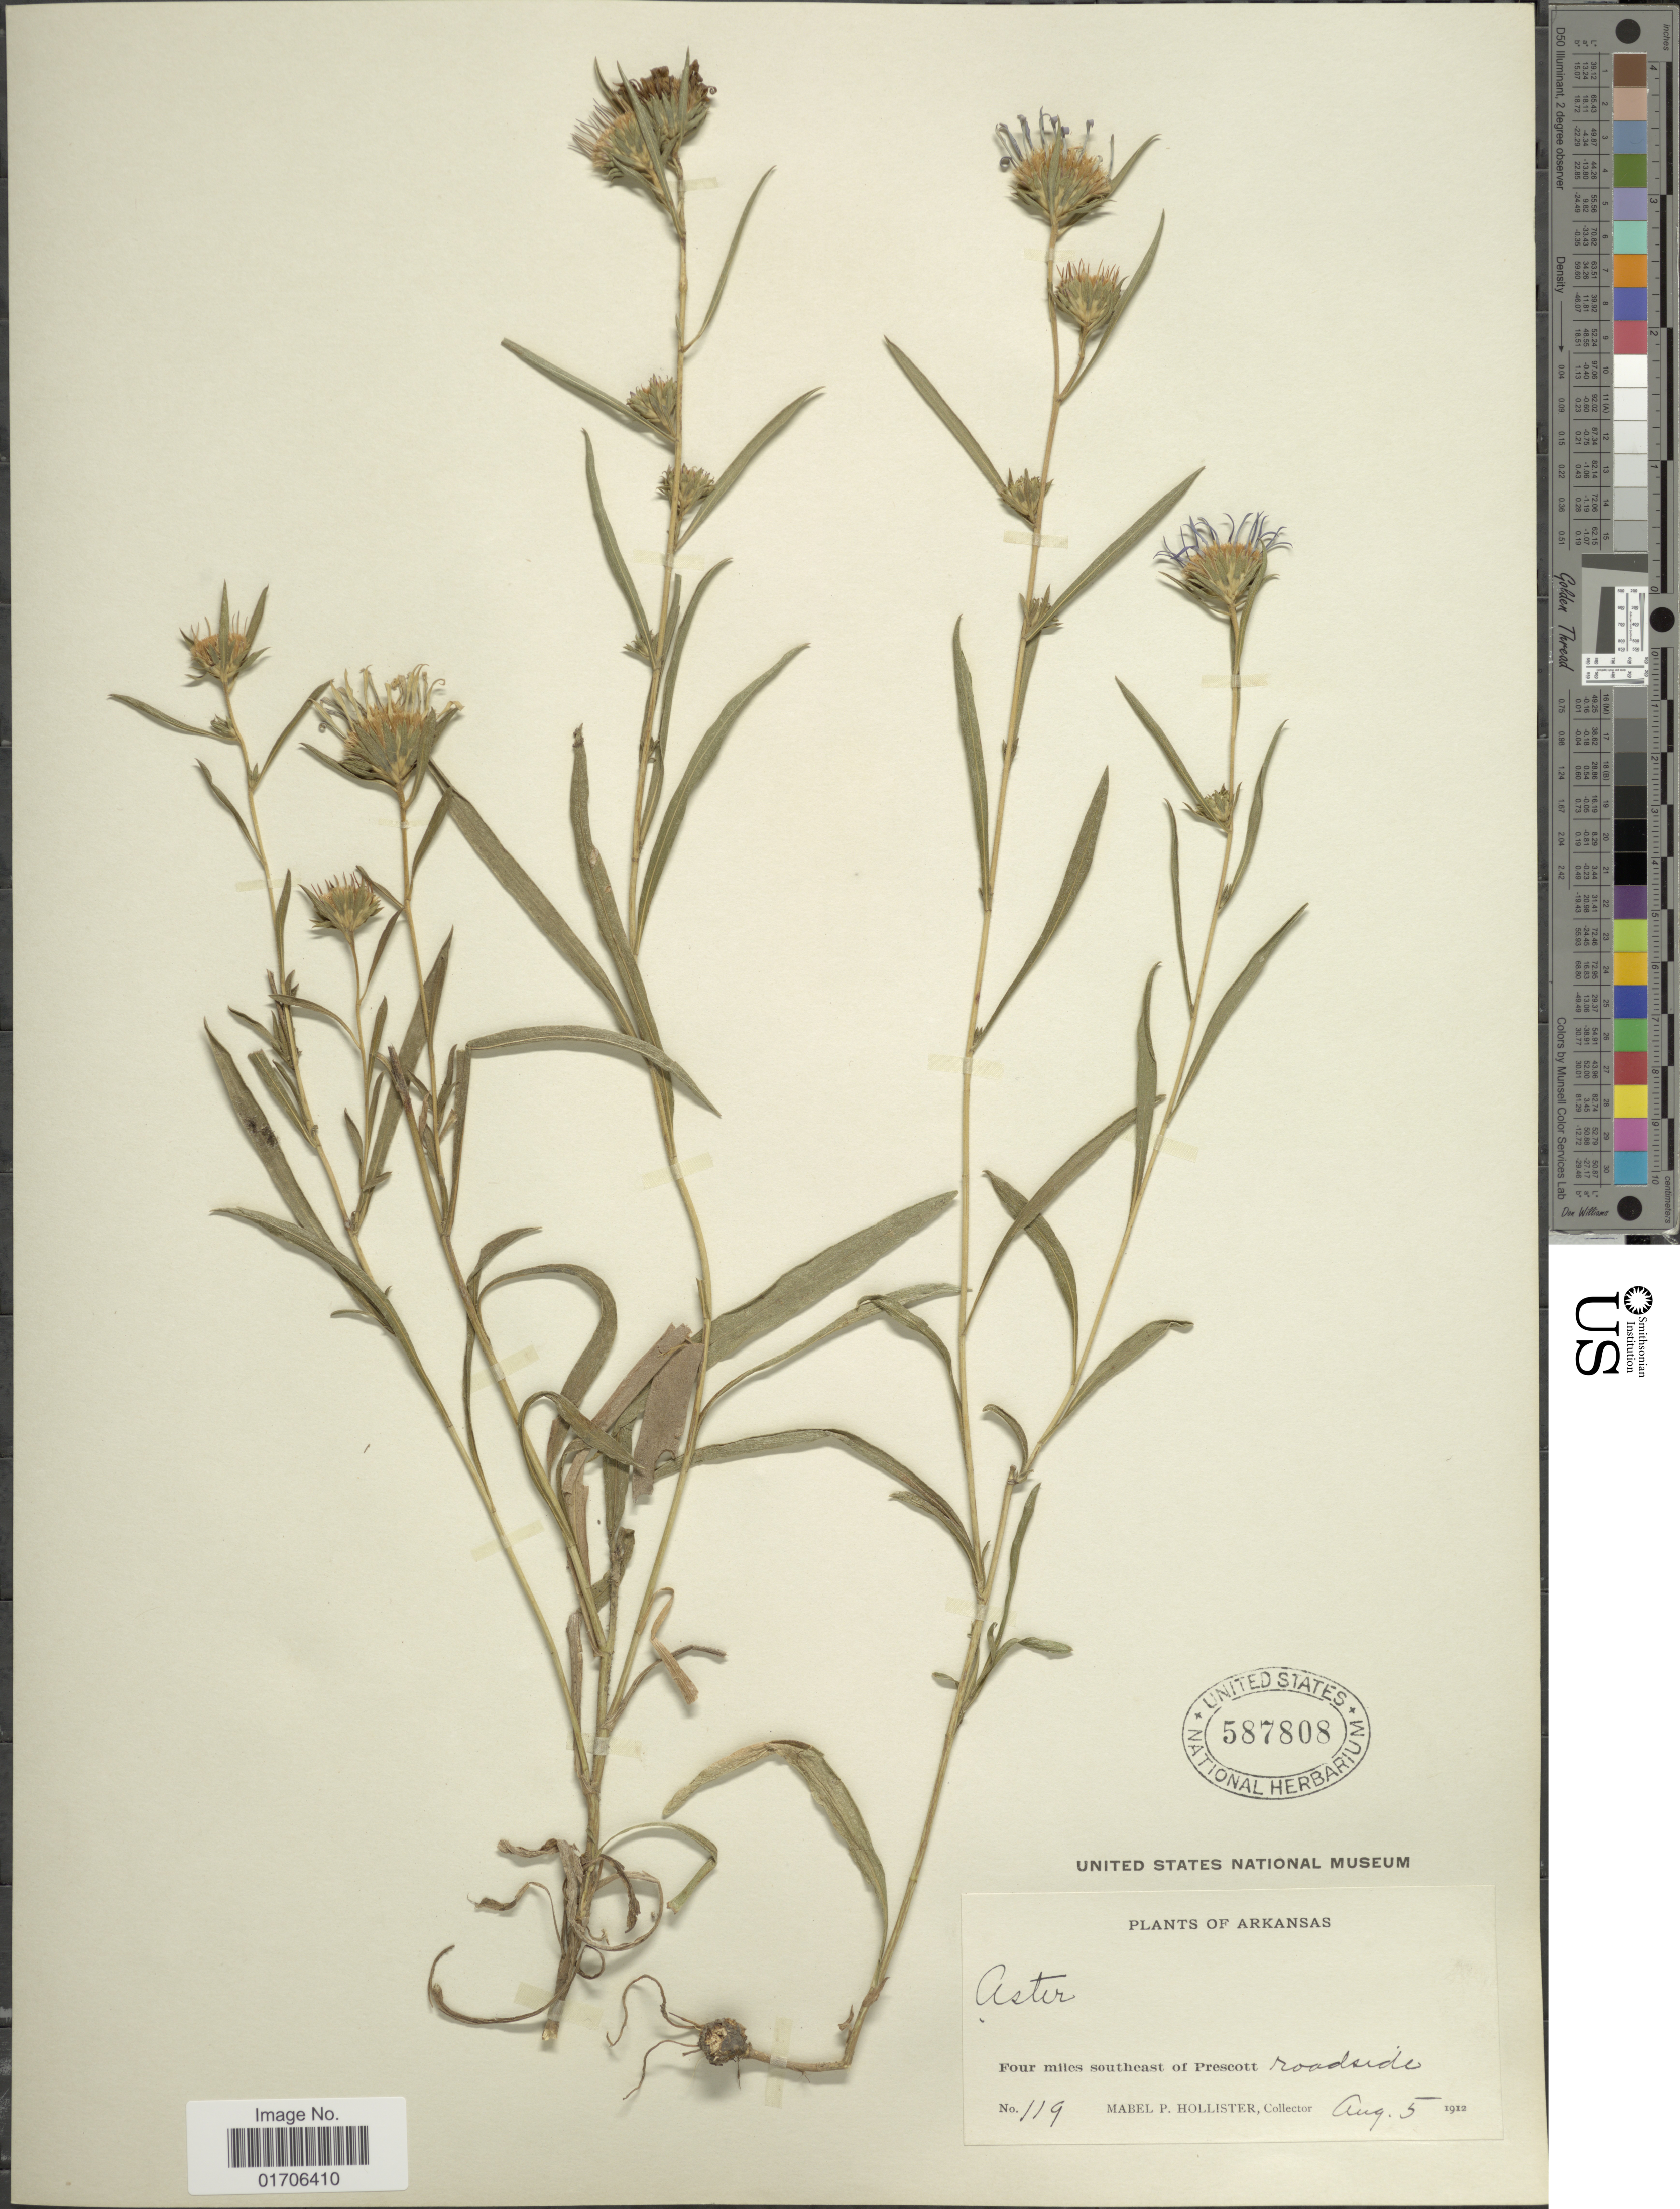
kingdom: Plantae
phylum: Tracheophyta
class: Magnoliopsida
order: Asterales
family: Asteraceae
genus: Eurybia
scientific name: Eurybia hemispherica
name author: G.L. Nesom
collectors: M. Hollister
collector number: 119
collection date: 1912-08-05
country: United States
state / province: Arkansas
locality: Arkansas. Four miles southeast of Prescott, roadside.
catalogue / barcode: US 587808